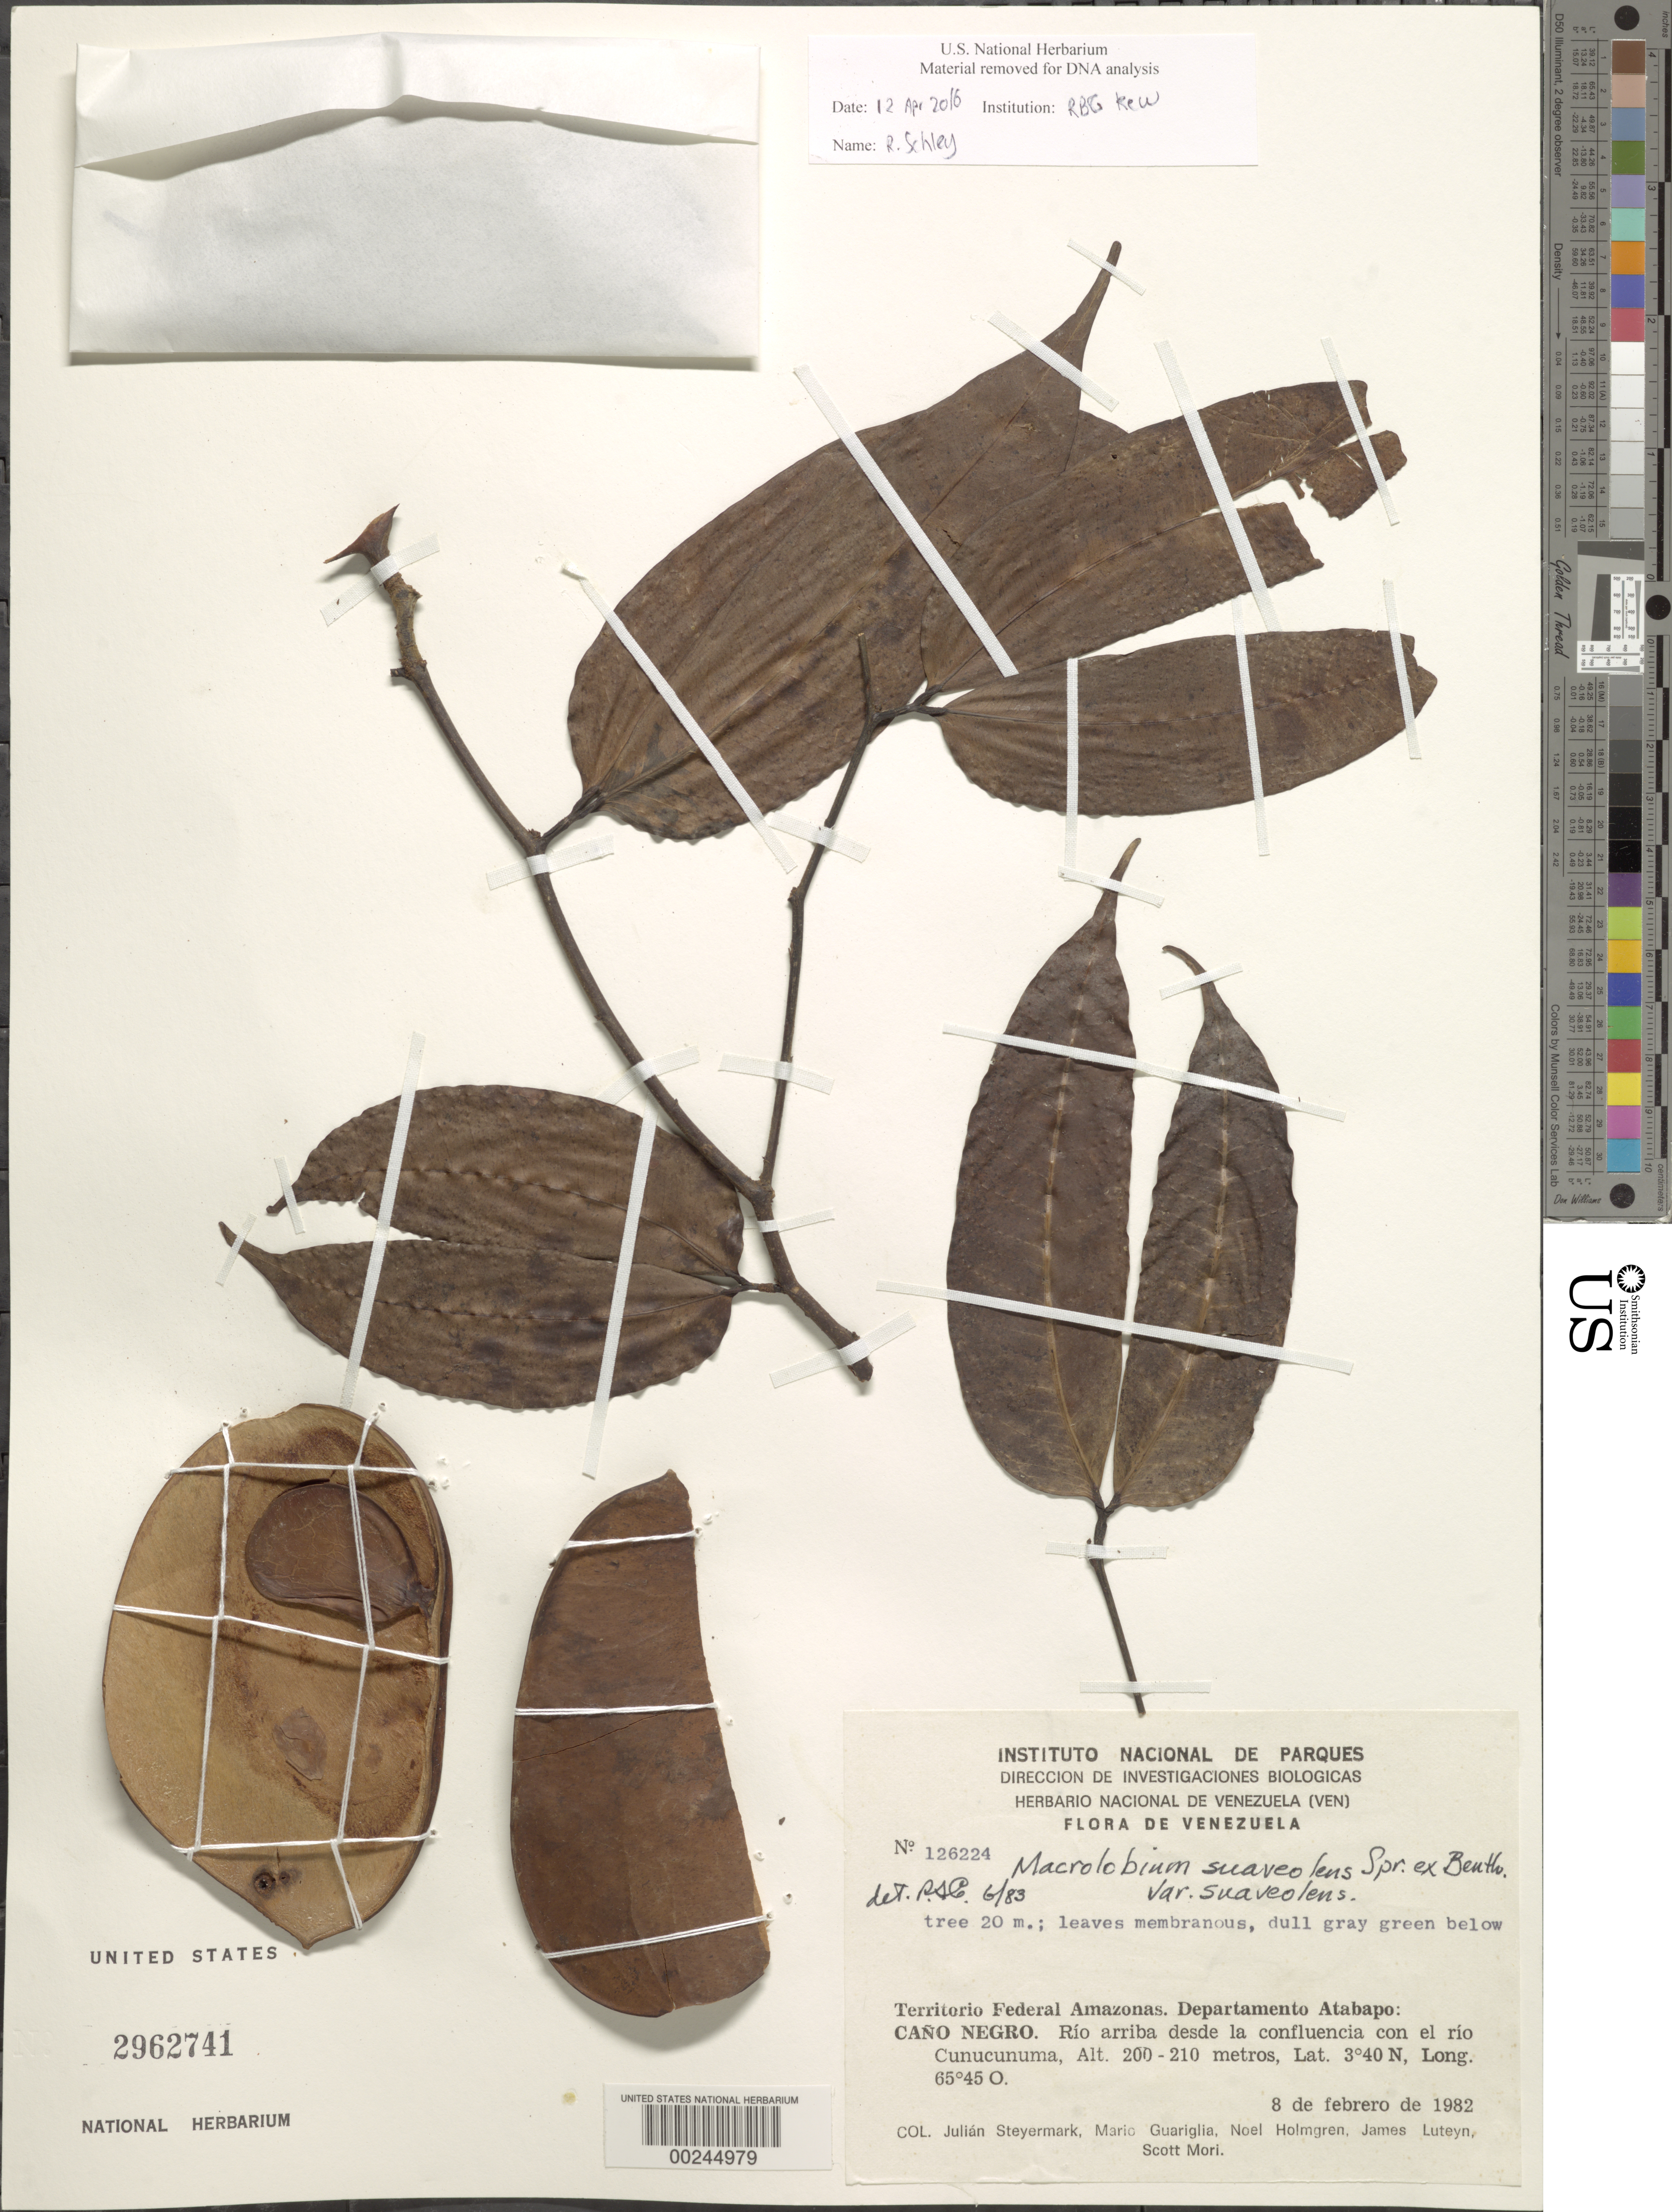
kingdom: Plantae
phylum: Tracheophyta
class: Magnoliopsida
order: Fabales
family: Fabaceae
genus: Macrolobium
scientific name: Macrolobium suaveolens var. suaveolens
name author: Benth.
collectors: J. Steyermark, M. Guariglia P., N. H. Holmgren, J. L. Luteyn & S. Mori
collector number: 126224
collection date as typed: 08 Feb 1982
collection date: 1982-02-08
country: Venezuela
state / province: Amazonas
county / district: Atabapo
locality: Cano Negro; rio above the confluence with Rio Cunucunuma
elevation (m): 200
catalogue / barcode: US 2962741